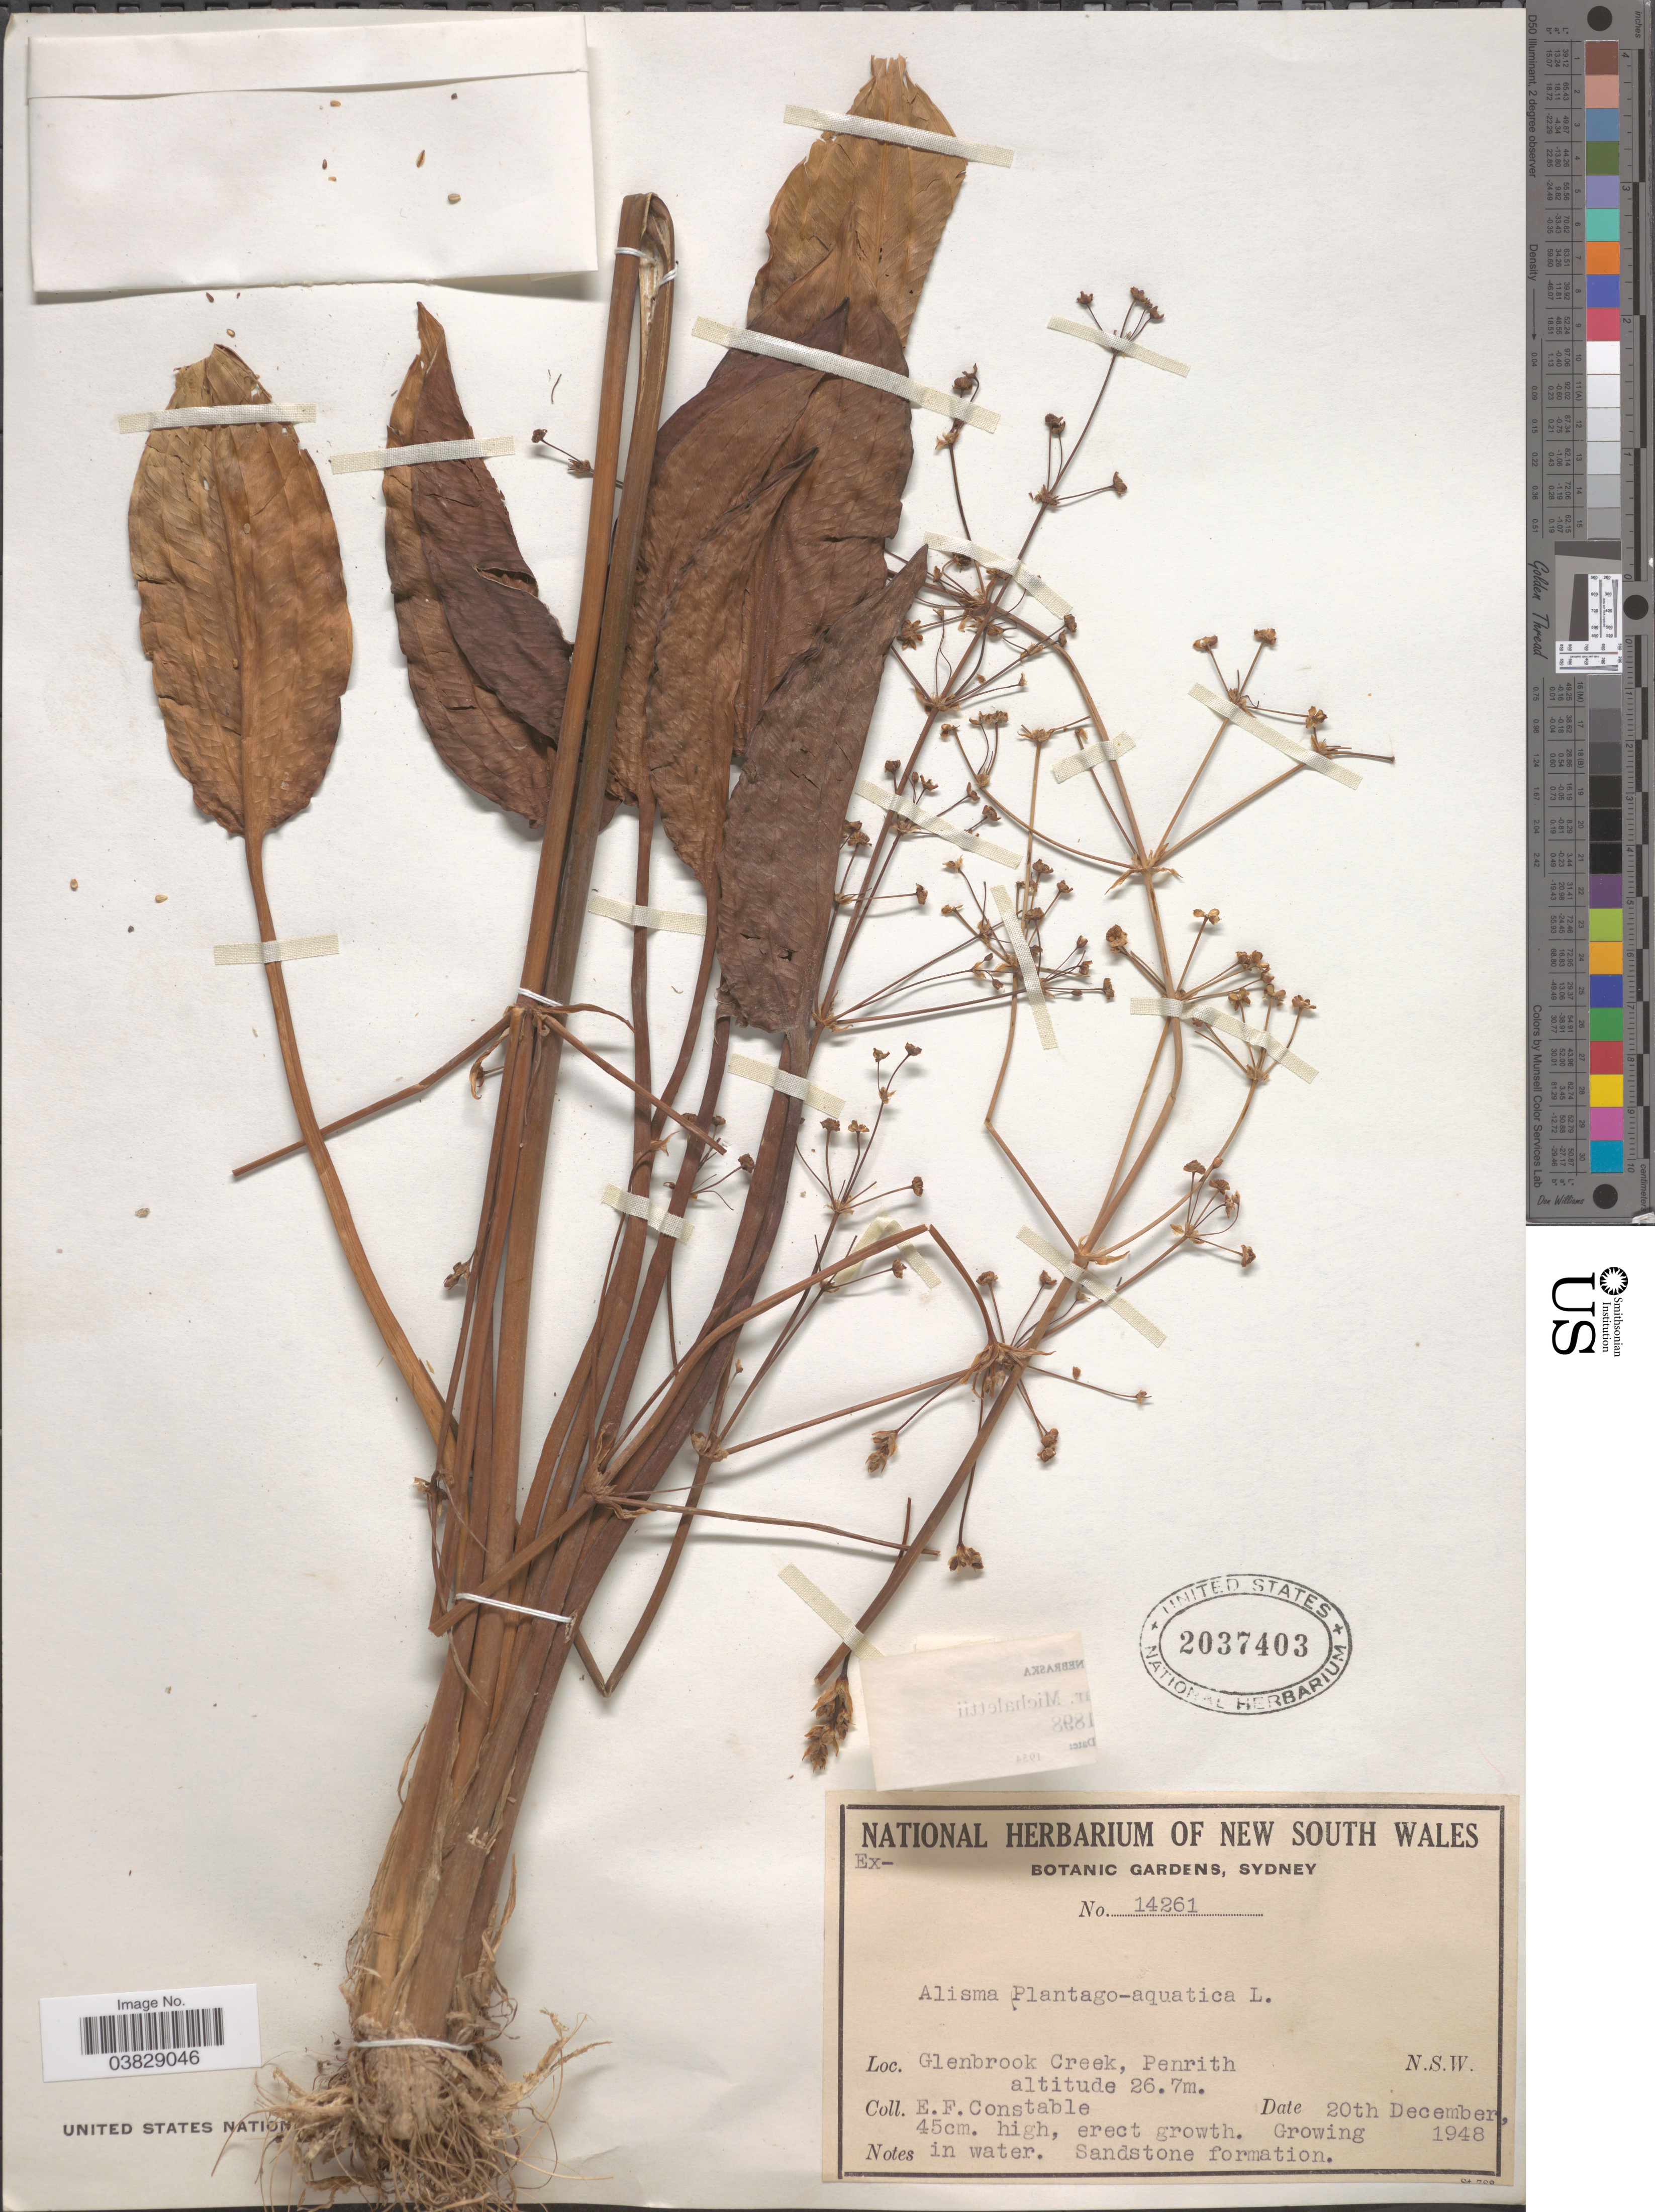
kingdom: Plantae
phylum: Tracheophyta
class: Liliopsida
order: Alismatales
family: Alismataceae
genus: Alisma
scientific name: Alisma plantago-aquatica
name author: L.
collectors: E. F. Constable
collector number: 14261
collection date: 1948-12-20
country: Australia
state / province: New South Wales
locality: Glenbrook Creek, Penrith.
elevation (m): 26.7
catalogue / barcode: US 2037403